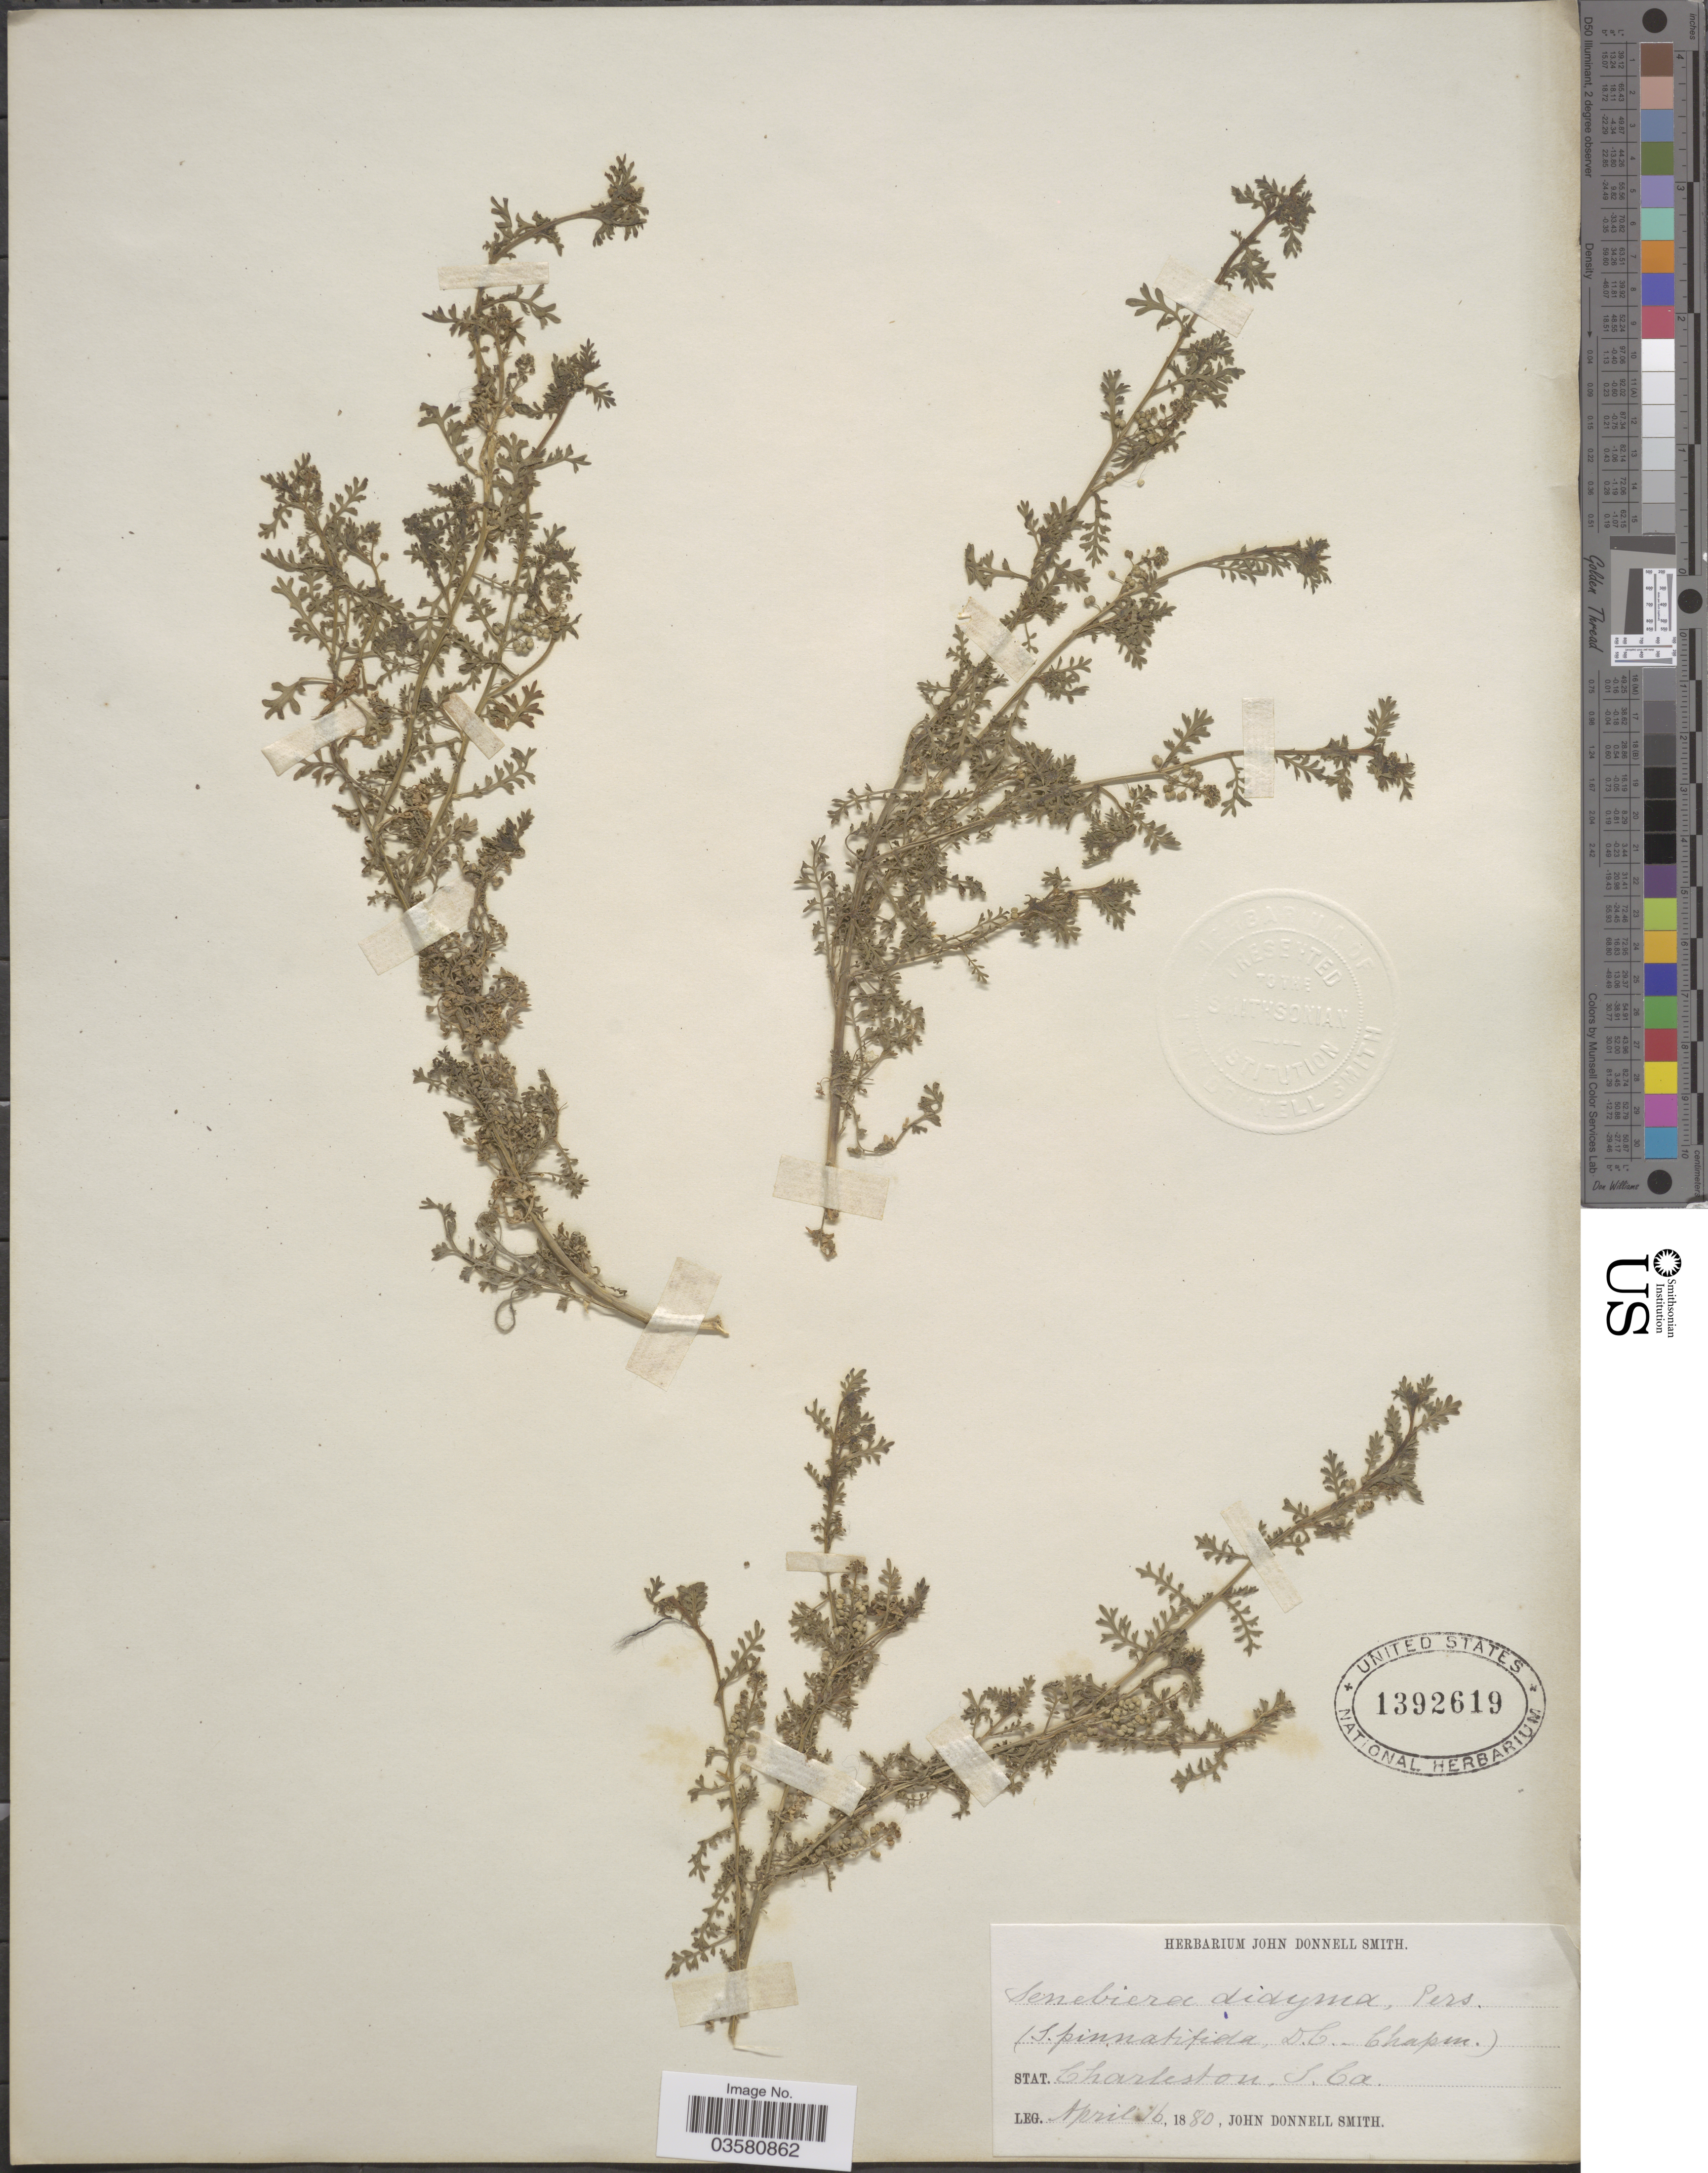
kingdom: Plantae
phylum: Tracheophyta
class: Magnoliopsida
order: Brassicales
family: Brassicaceae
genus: Lepidium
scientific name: Lepidium didymum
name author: L.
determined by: Strong, M. T., (US), Smithsonian Institution - National Museum of Natural History (UNITED STATES)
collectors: J. Donnell Smith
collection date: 1880-04-16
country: United States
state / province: South Carolina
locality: Stat. Charleston.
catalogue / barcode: US 1392619